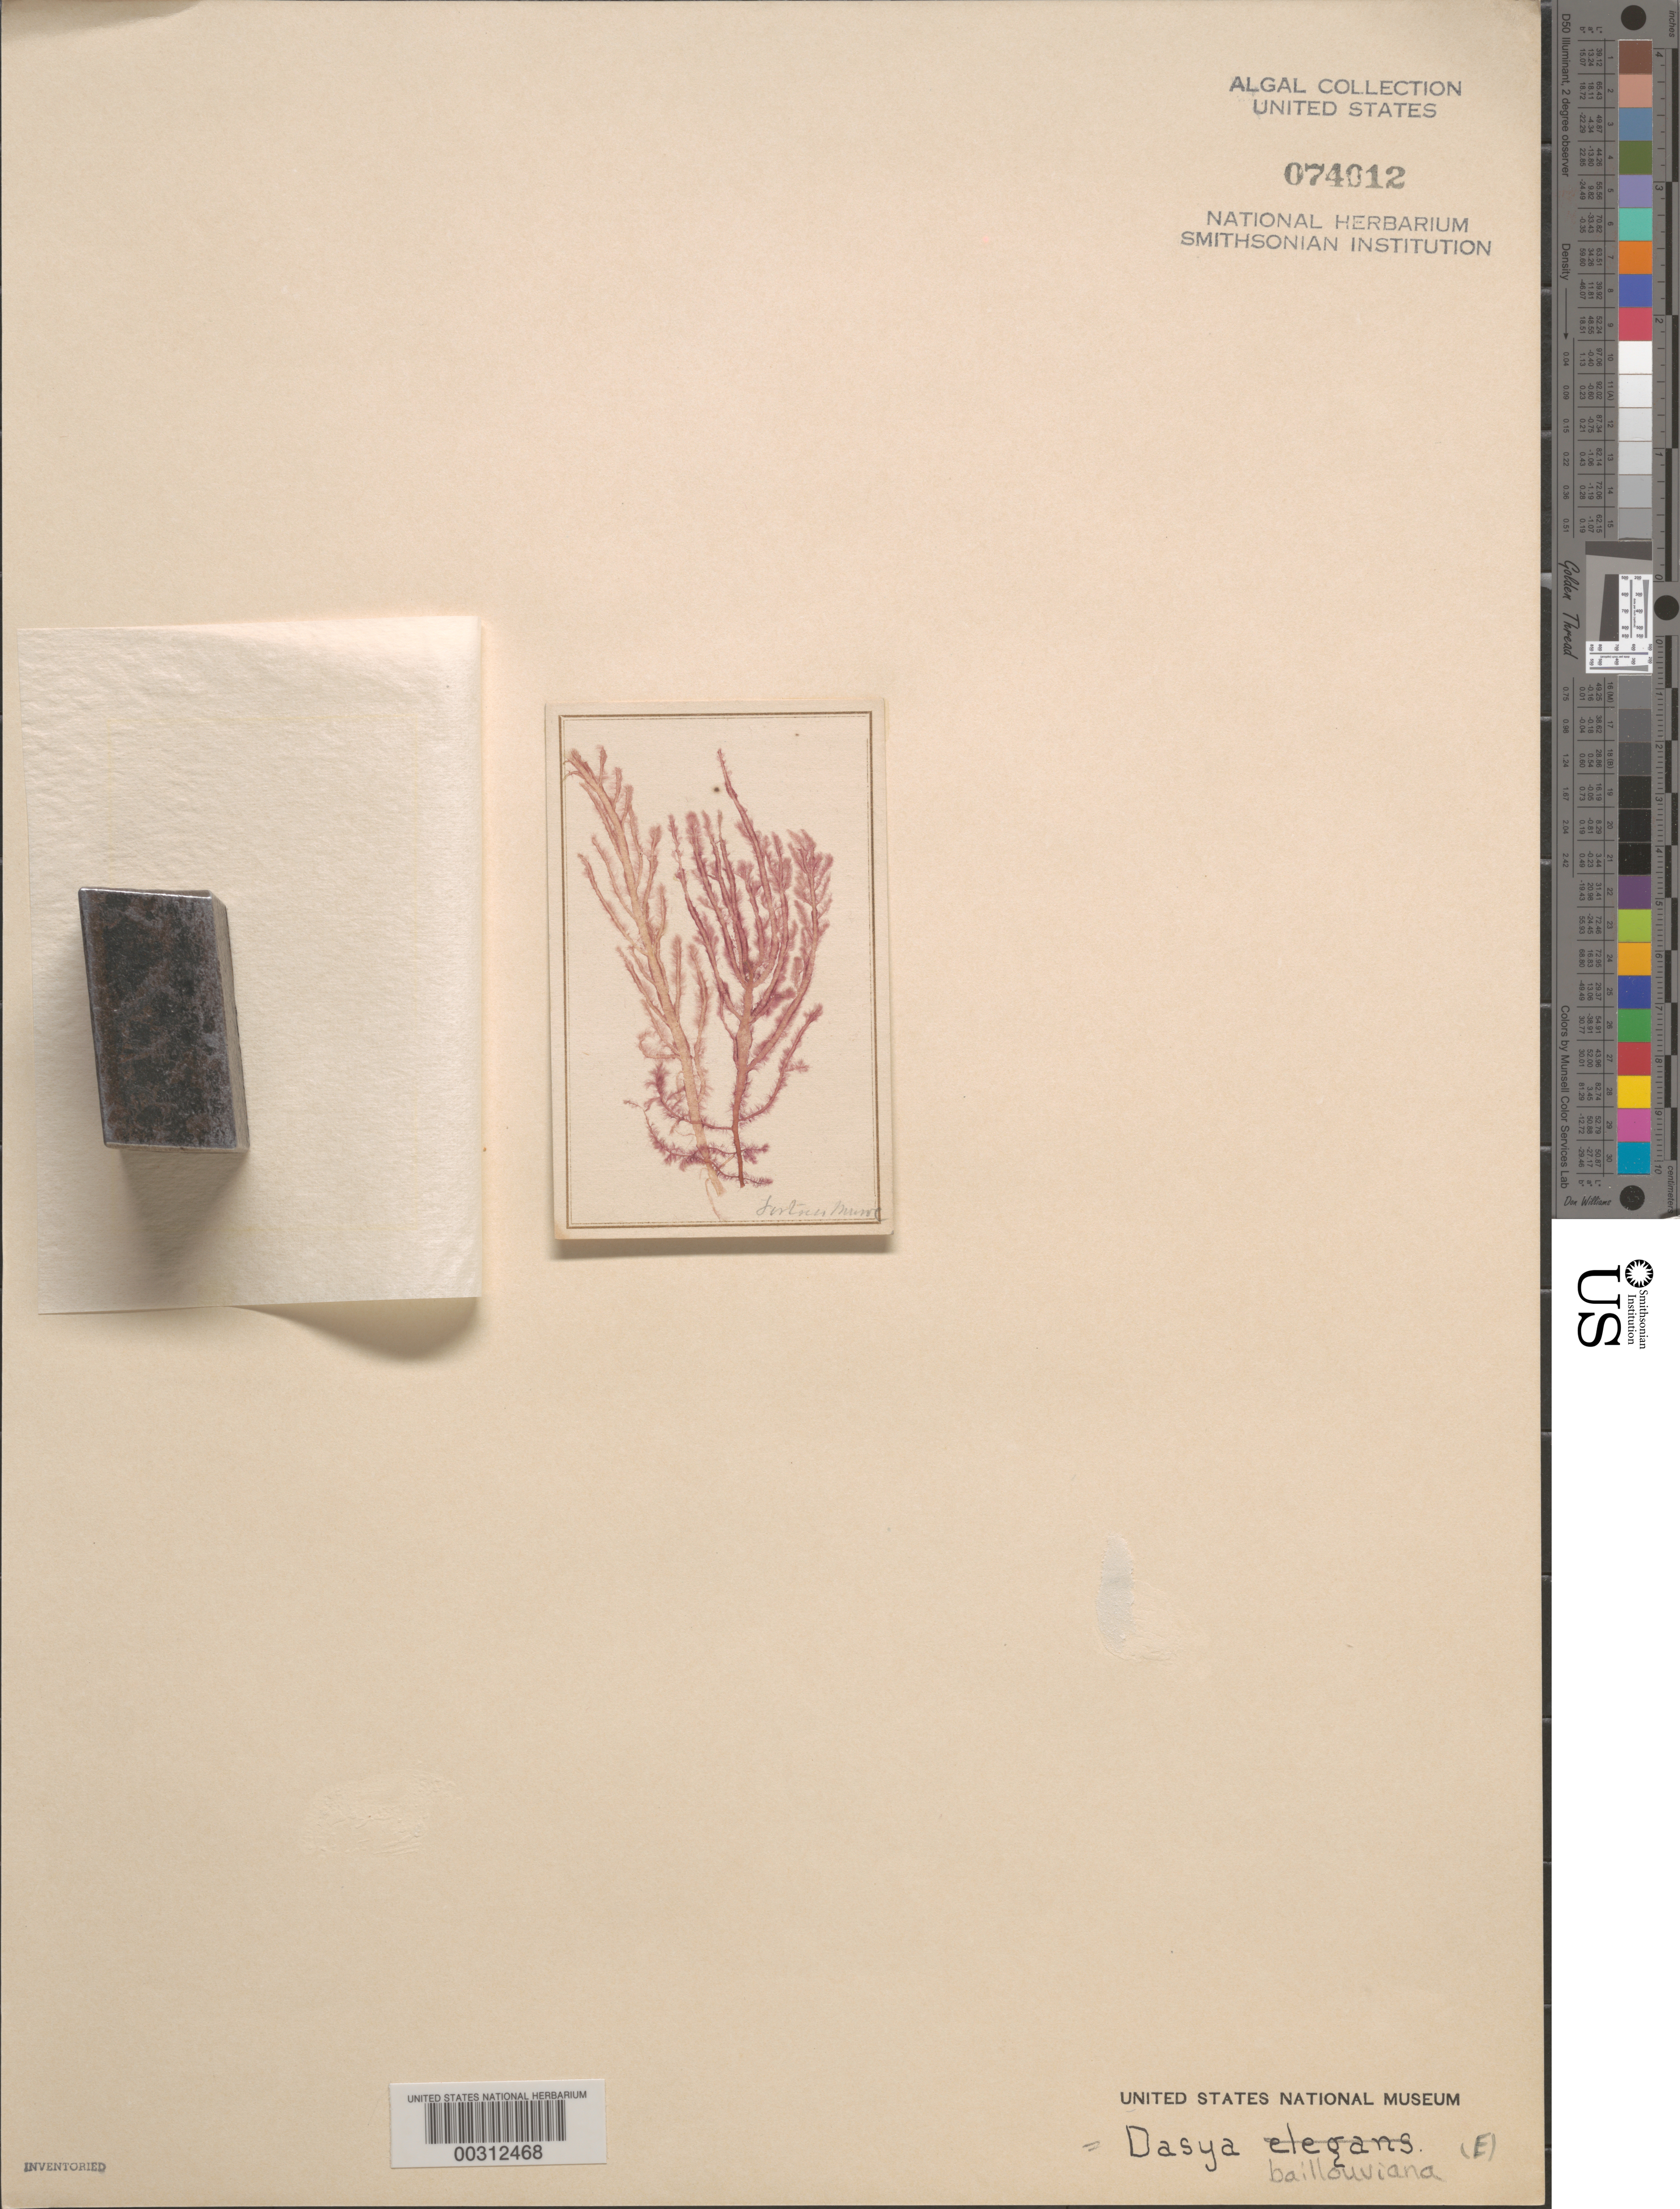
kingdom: Plantae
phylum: Rhodophyta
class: Florideophyceae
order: Ceramiales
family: Dasyaceae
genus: Dasya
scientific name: Dasya pedicellata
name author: (C. Agardh) C. Agardh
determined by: Algae name updating Project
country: United States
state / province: Virginia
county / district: City of Hampton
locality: Fort Monroe, Old Point Comfort, Hampton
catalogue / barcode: US 74012